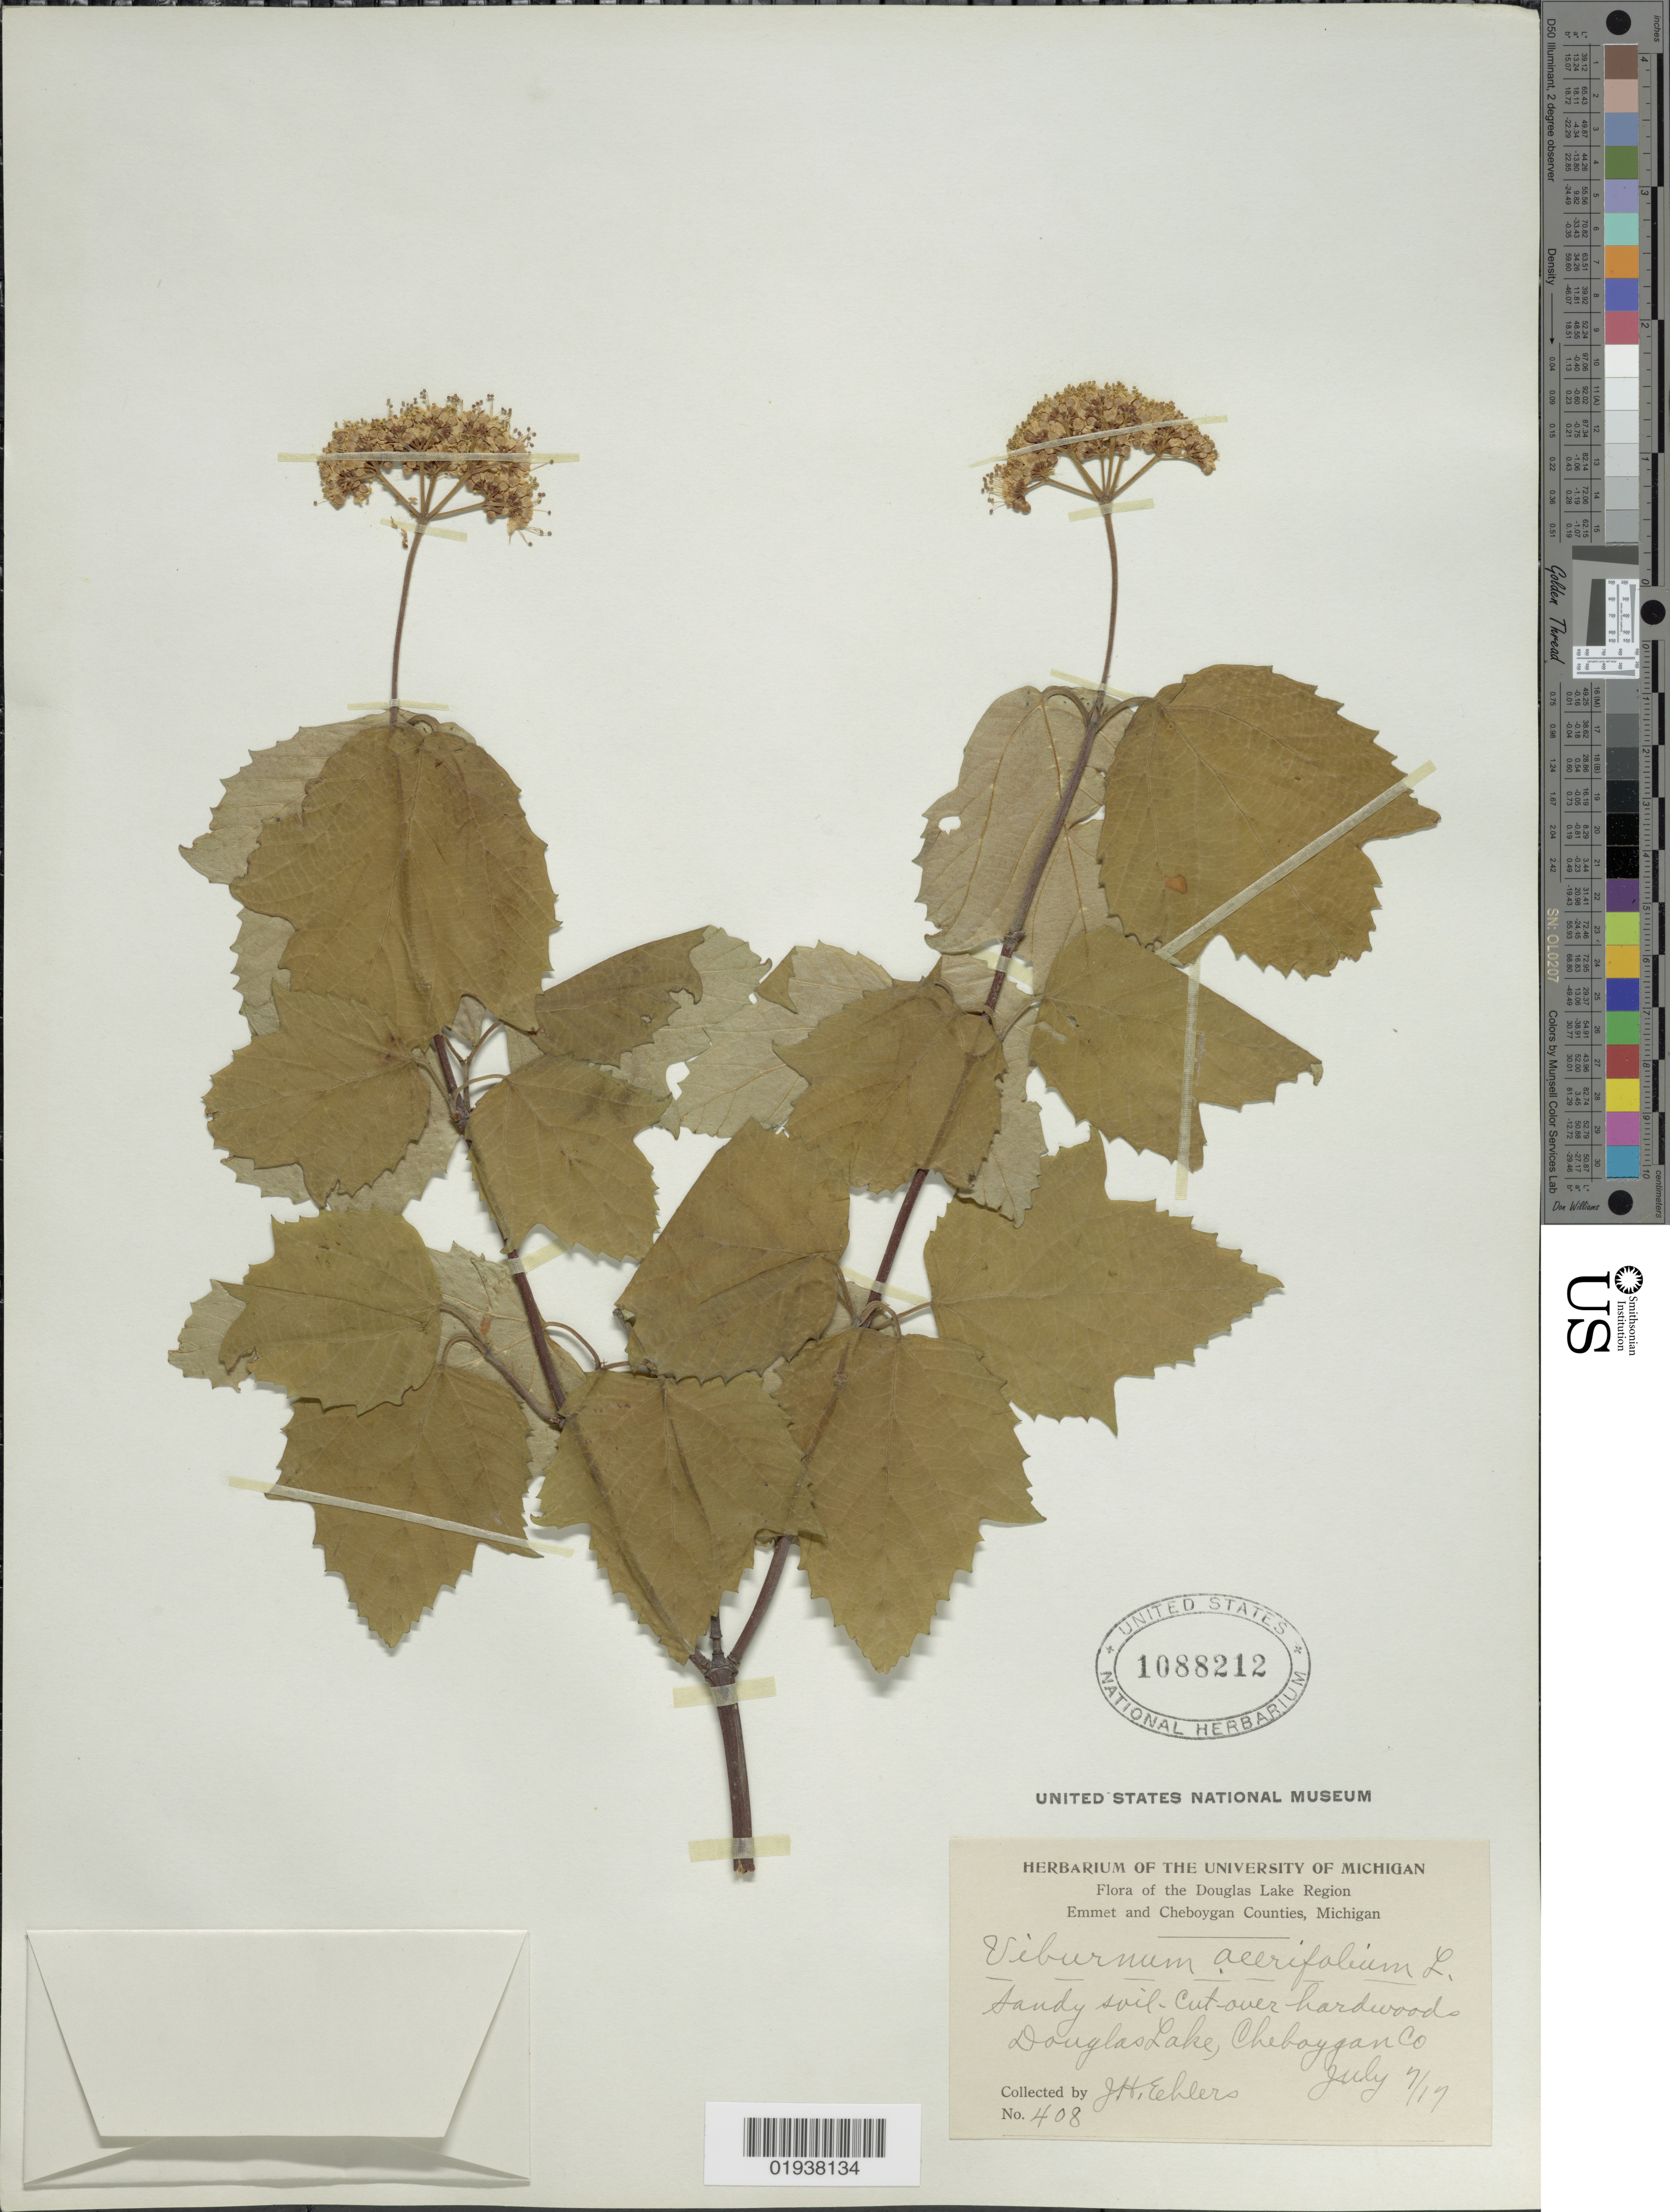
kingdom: Plantae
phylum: Tracheophyta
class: Magnoliopsida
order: Dipsacales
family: Viburnaceae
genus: Viburnum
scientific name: Viburnum acerifolium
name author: L.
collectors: J. H. Ehlers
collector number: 408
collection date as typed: Transcribed d/m/y: 7/7/17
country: United States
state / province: Michigan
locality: The Douglas Lake Region. Douglas Lake, Cheboygan Co.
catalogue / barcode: US 1088212